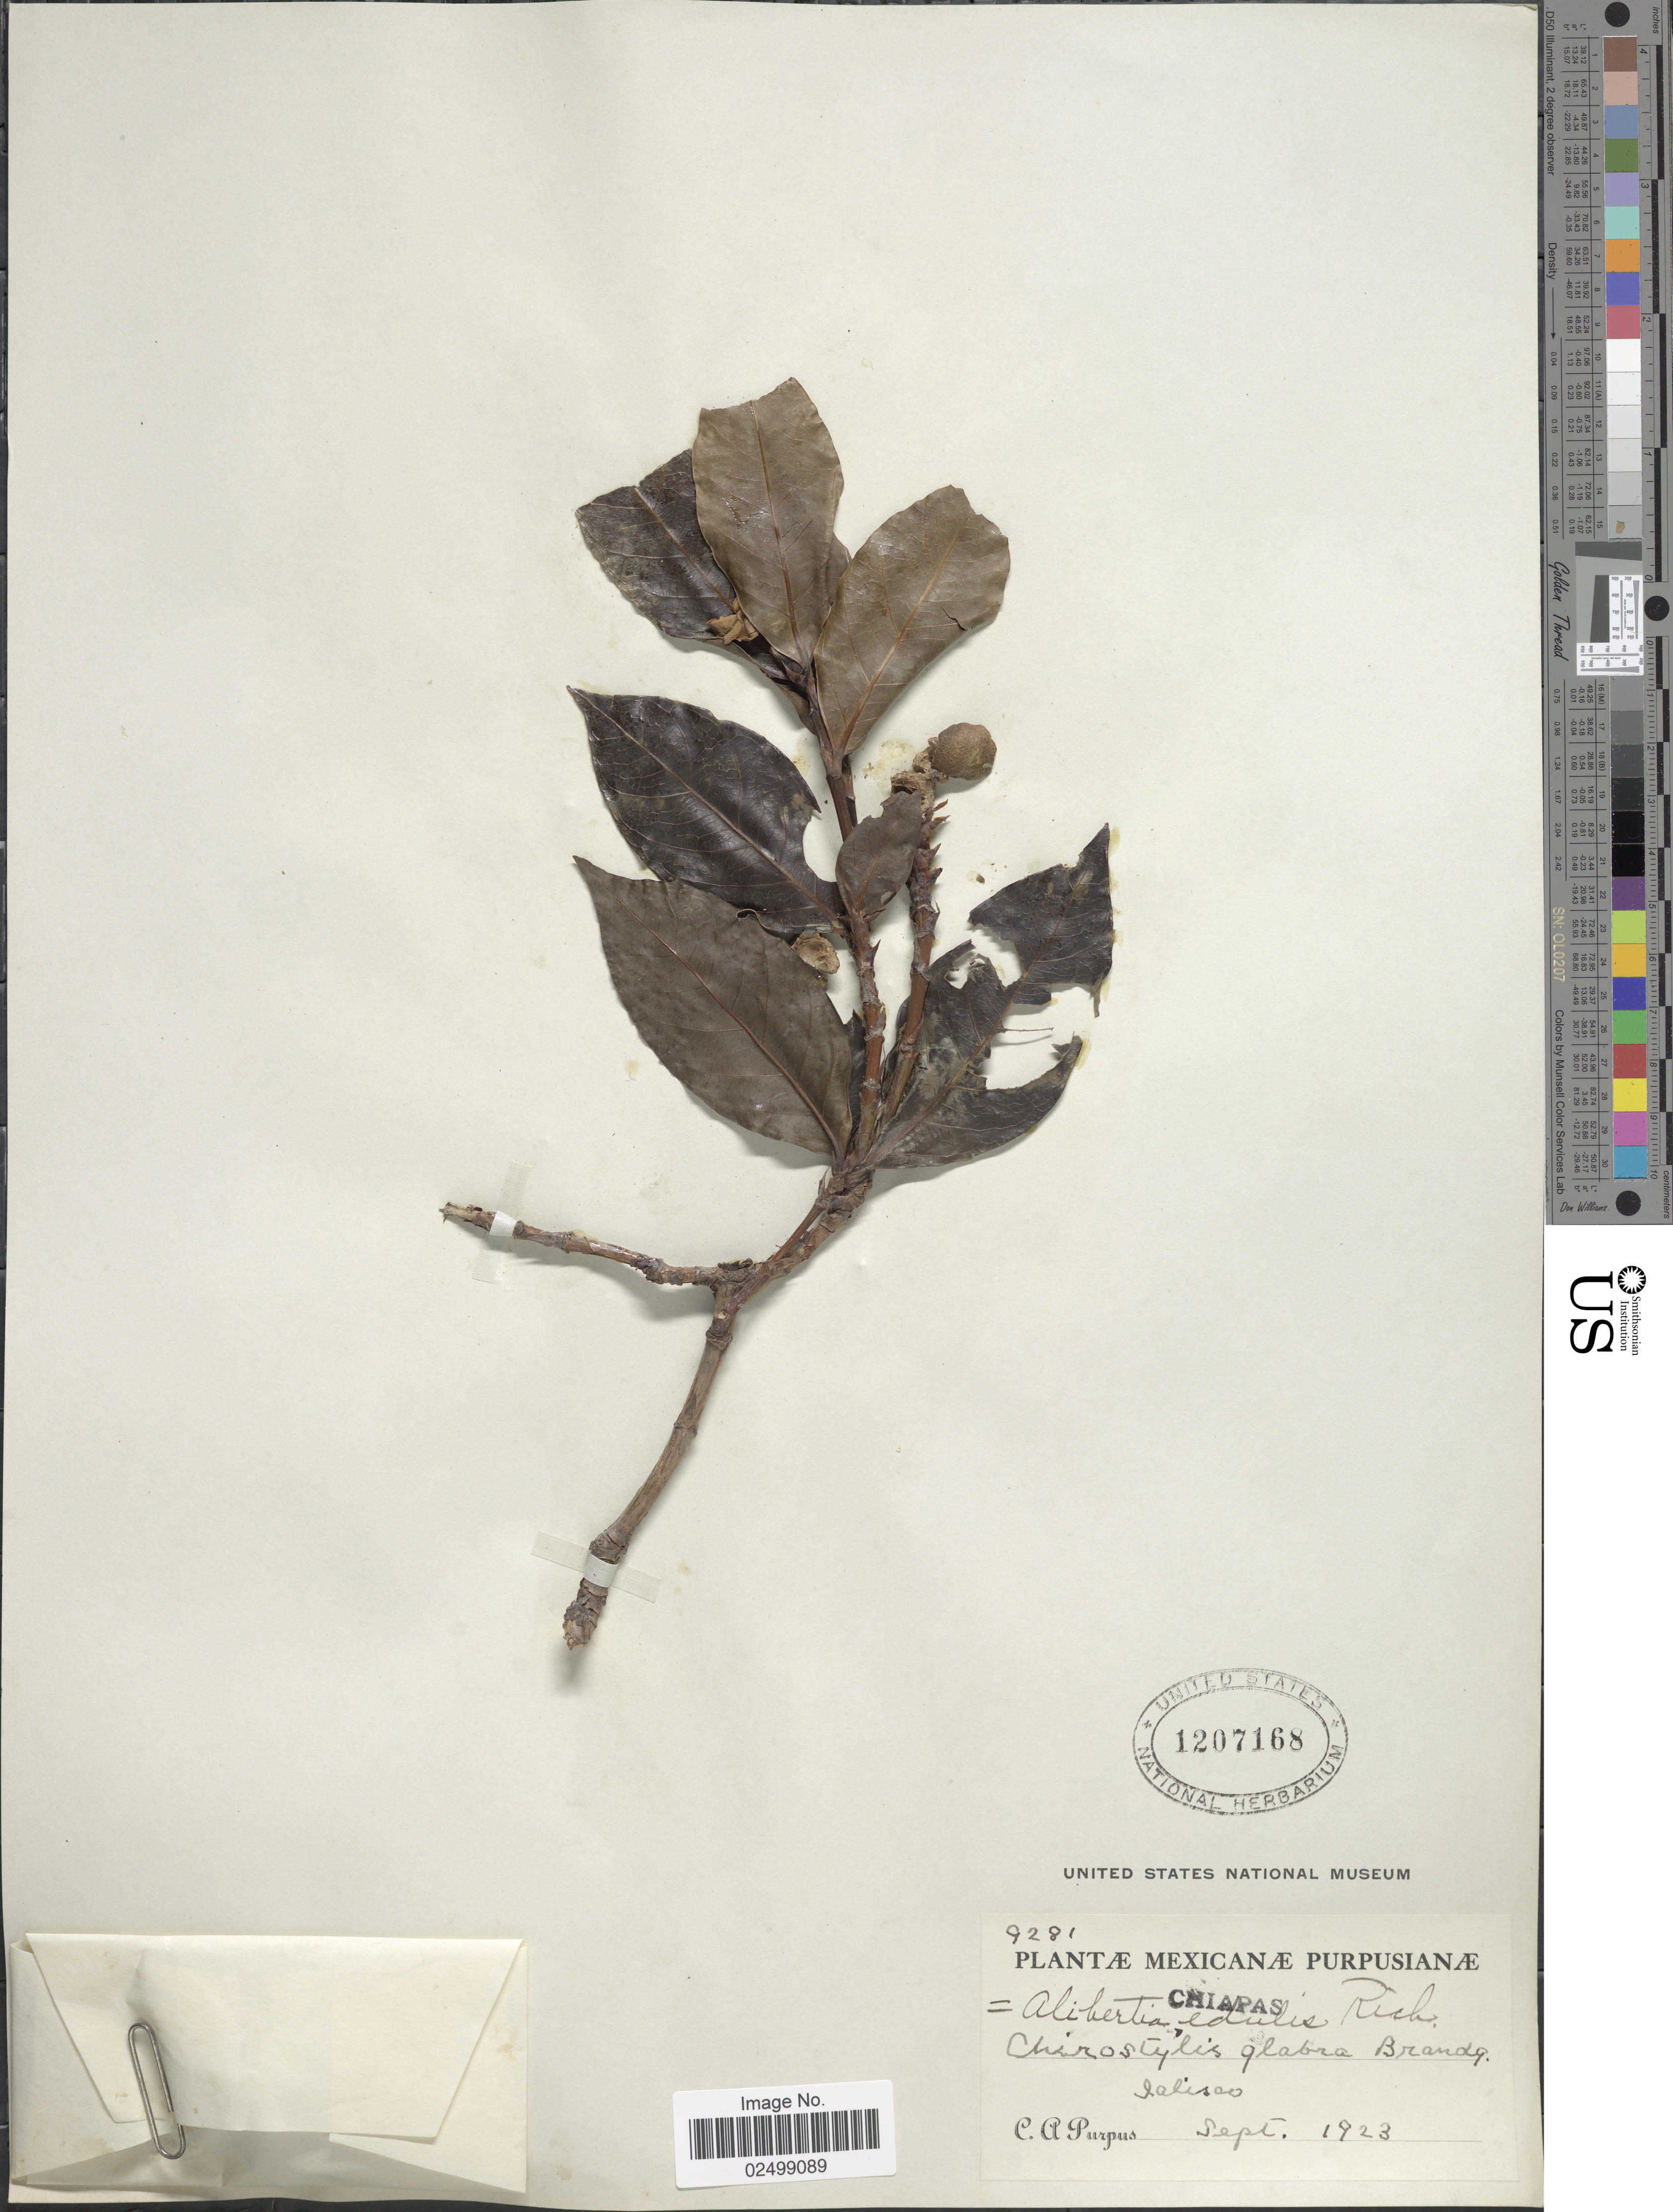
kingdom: Plantae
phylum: Tracheophyta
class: Magnoliopsida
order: Gentianales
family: Rubiaceae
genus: Alibertia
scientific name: Alibertia edulis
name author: (Rich.) A. Rich. ex DC.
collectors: C. A. Purpus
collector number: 9281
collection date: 1923-09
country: Mexico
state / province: Jalisco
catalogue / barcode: US 1207168